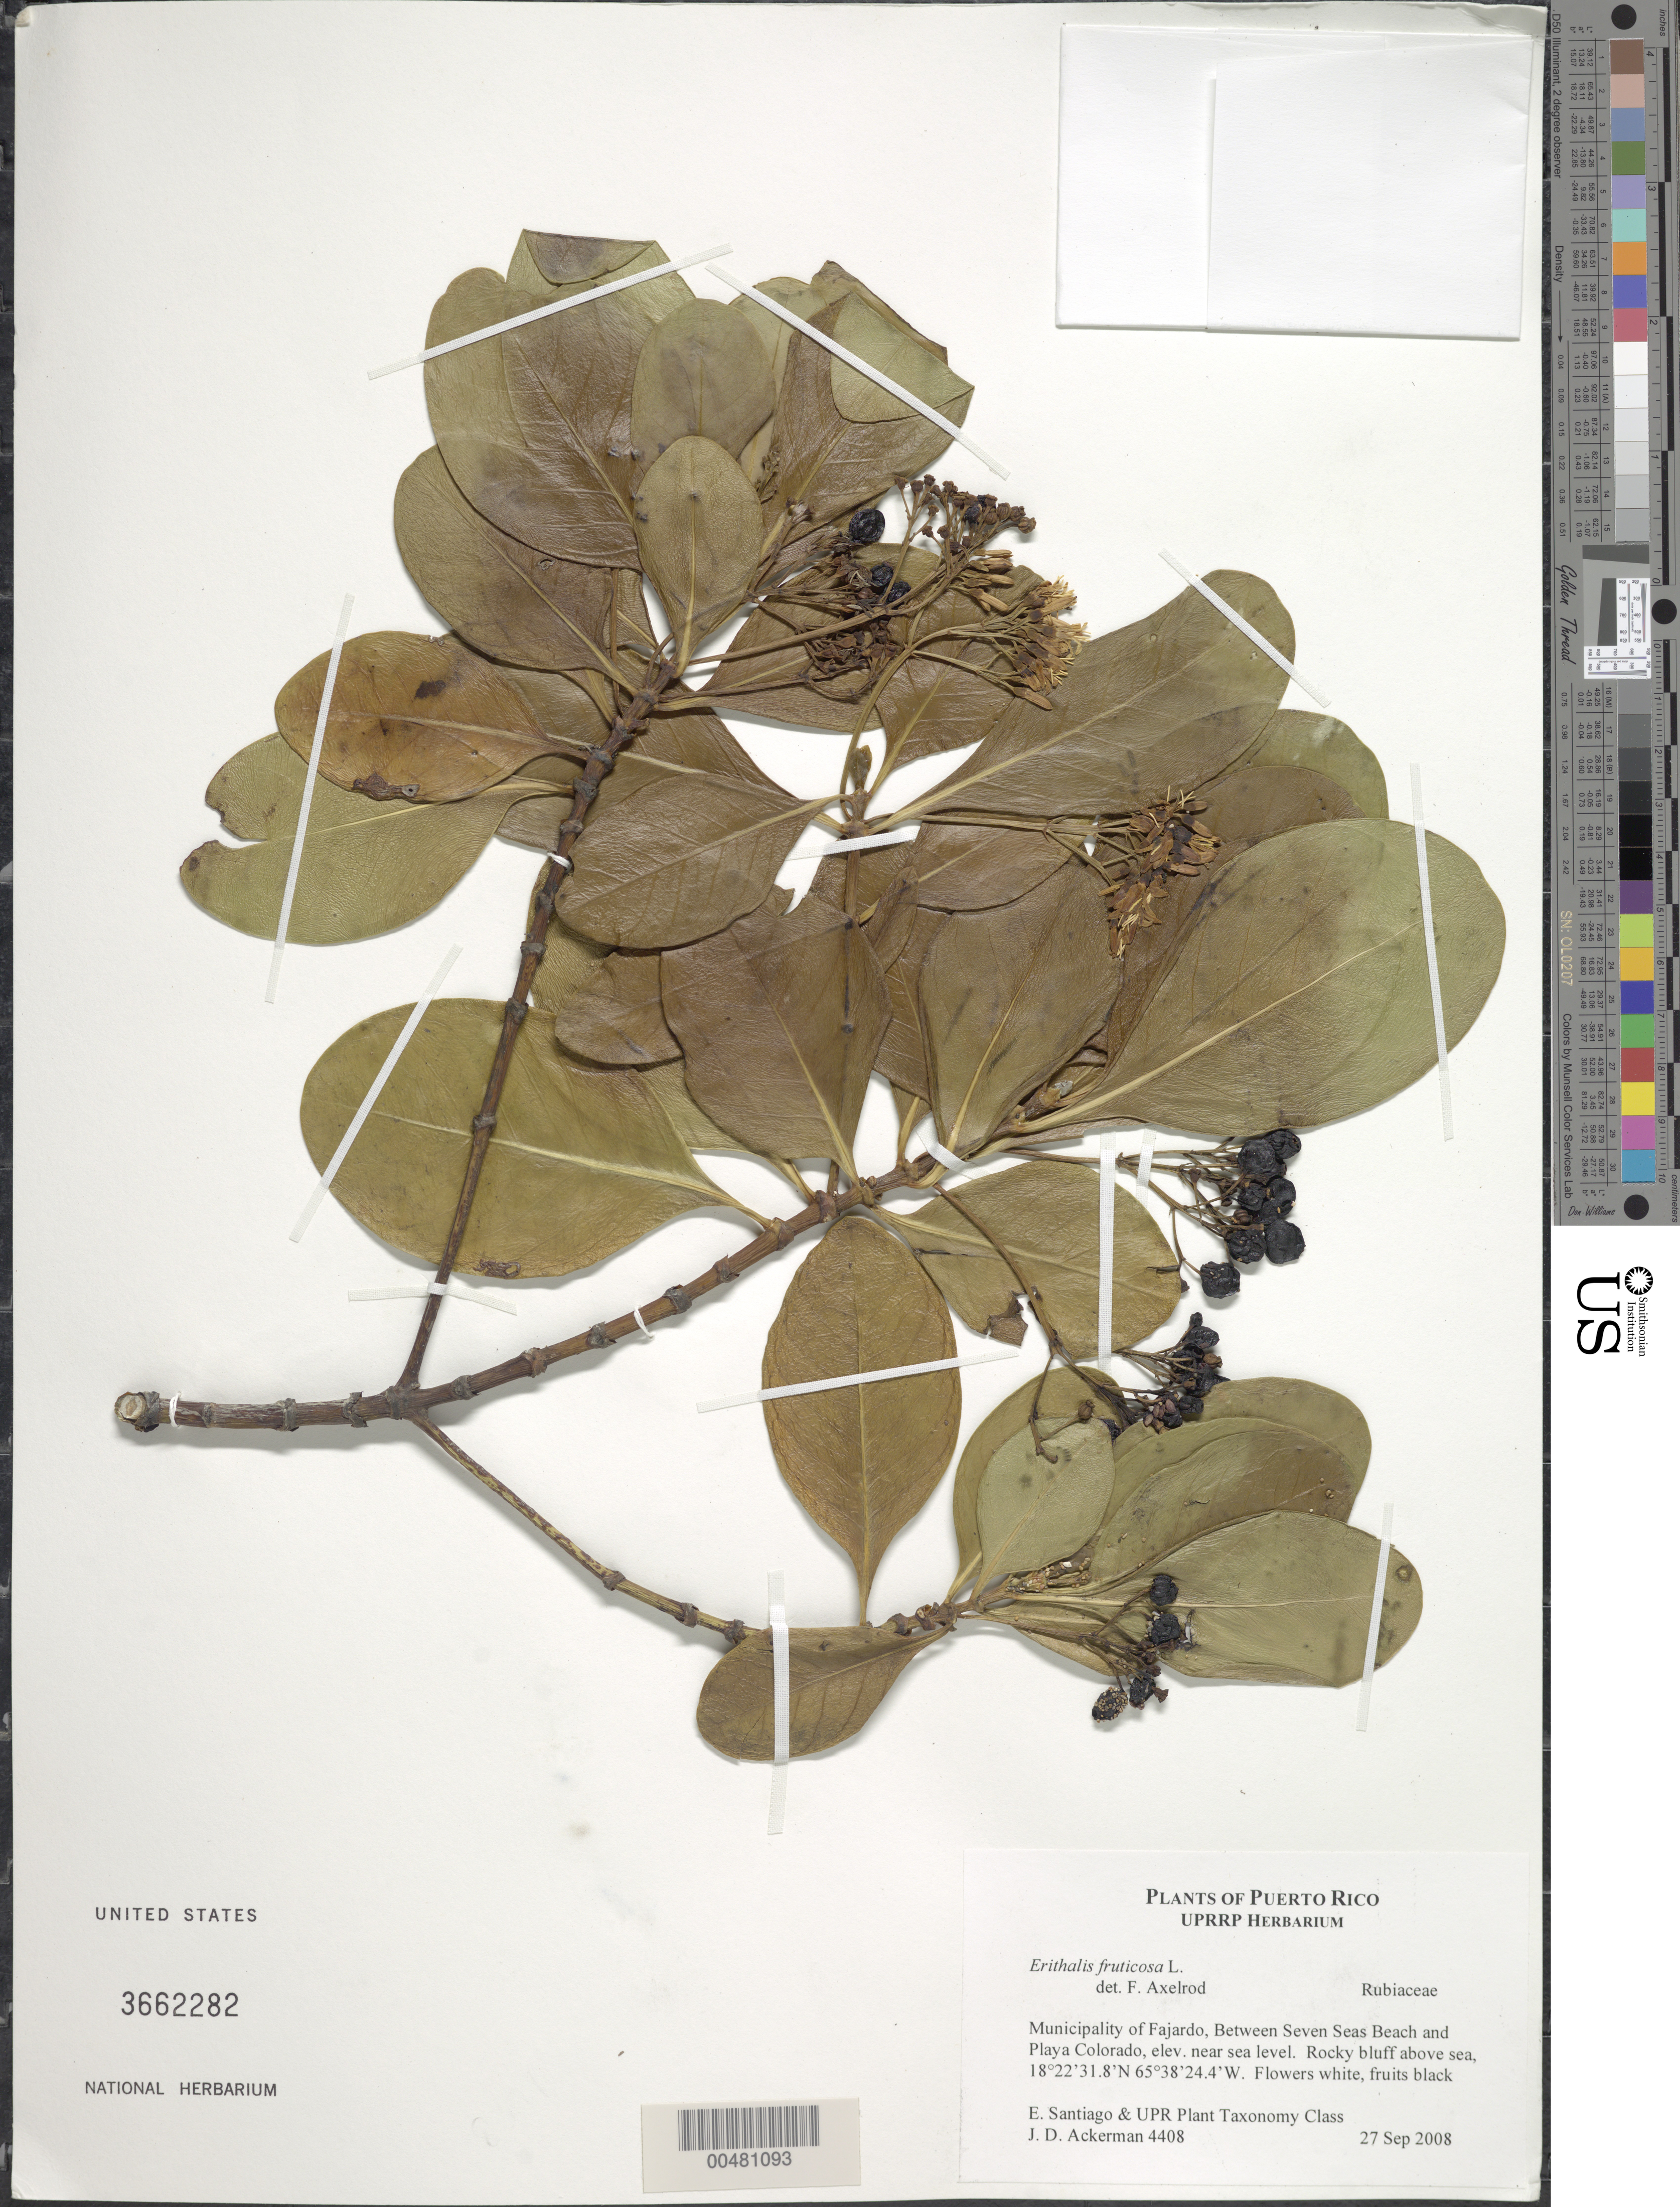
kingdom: Plantae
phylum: Tracheophyta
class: Magnoliopsida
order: Gentianales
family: Rubiaceae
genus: Erithalis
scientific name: Erithalis fruticosa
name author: L.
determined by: Axelrod, F.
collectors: J. D. Ackerman, E. Santiago & UPR Plant Taxonomy Class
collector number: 4408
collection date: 2008-09-27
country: Puerto Rico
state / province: Fajardo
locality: Between Seven Seas Beach and Playa Colorado.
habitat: Rocky bluff above sea.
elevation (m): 0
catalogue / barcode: US 3662282